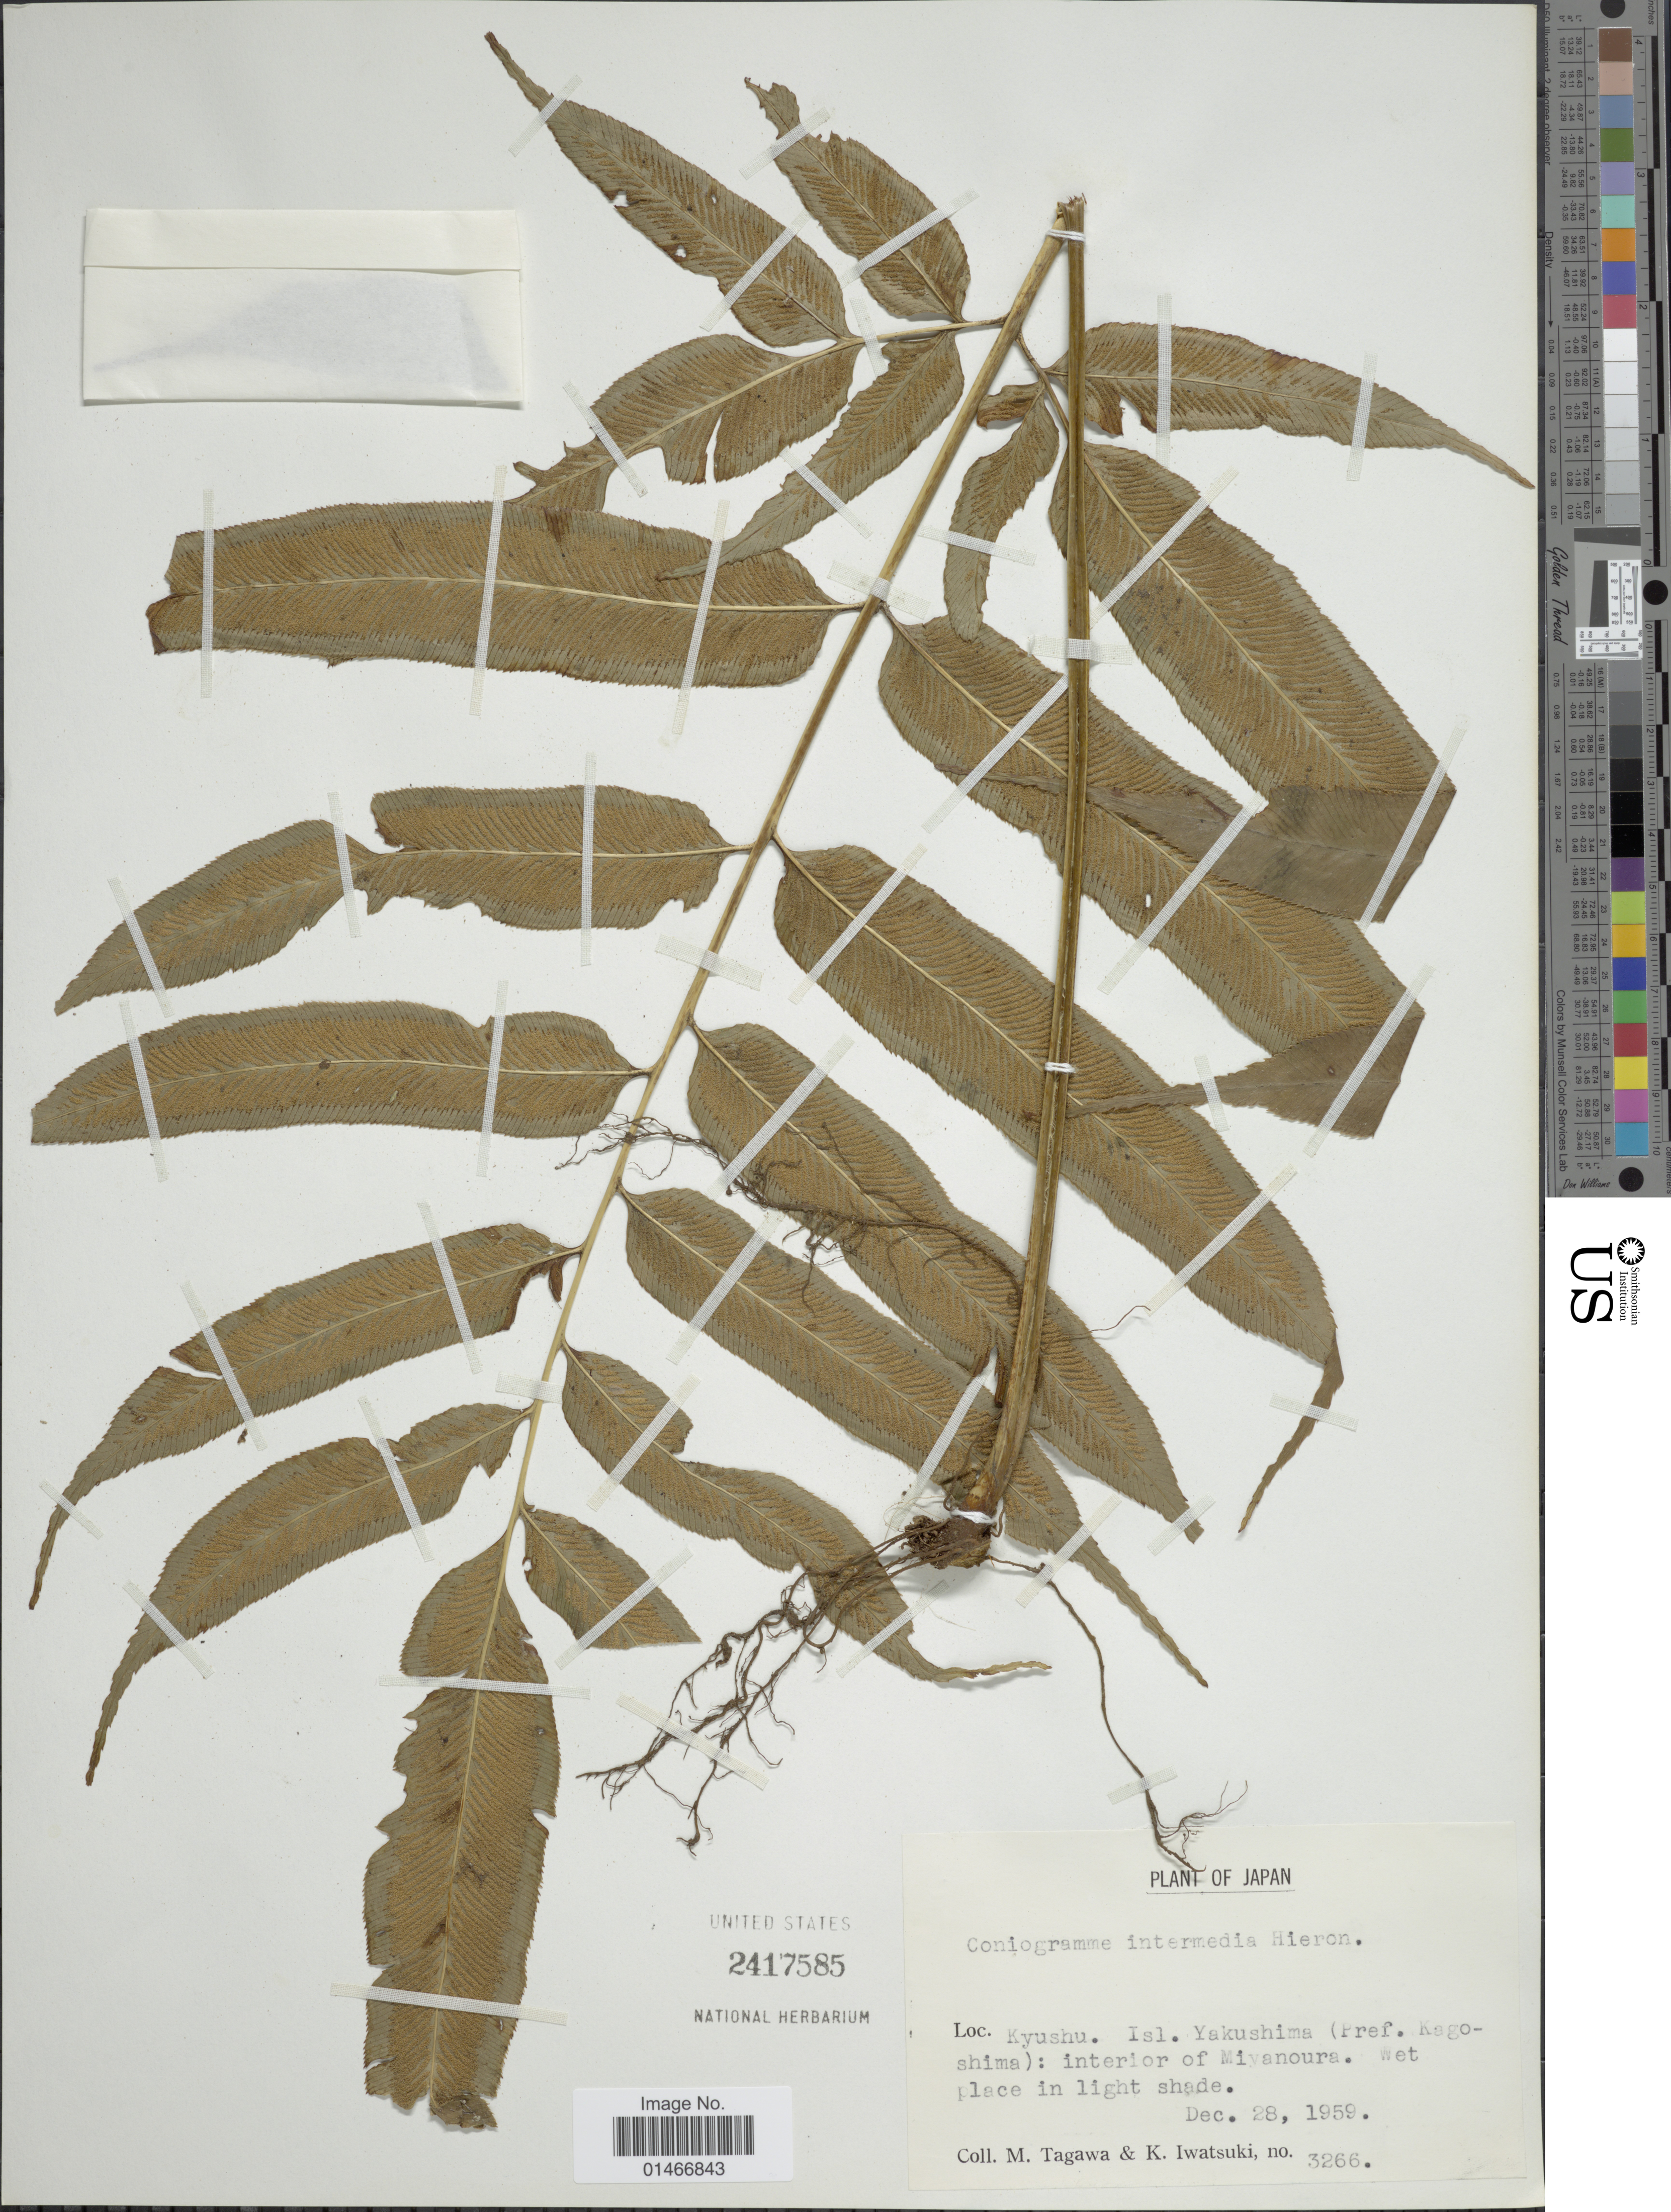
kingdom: Plantae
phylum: Tracheophyta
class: Polypodiopsida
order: Polypodiales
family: Pteridaceae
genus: Coniogramme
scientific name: Coniogramme intermedia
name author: Hieron.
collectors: M. Tagawa & K. Iwatsuki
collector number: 3266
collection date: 1959-12-28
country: Japan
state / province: Kagosima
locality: Kyushu. Isl. Yakushima (Pref. Kagoshima): interior of Miyanoura.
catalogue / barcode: US 2417585